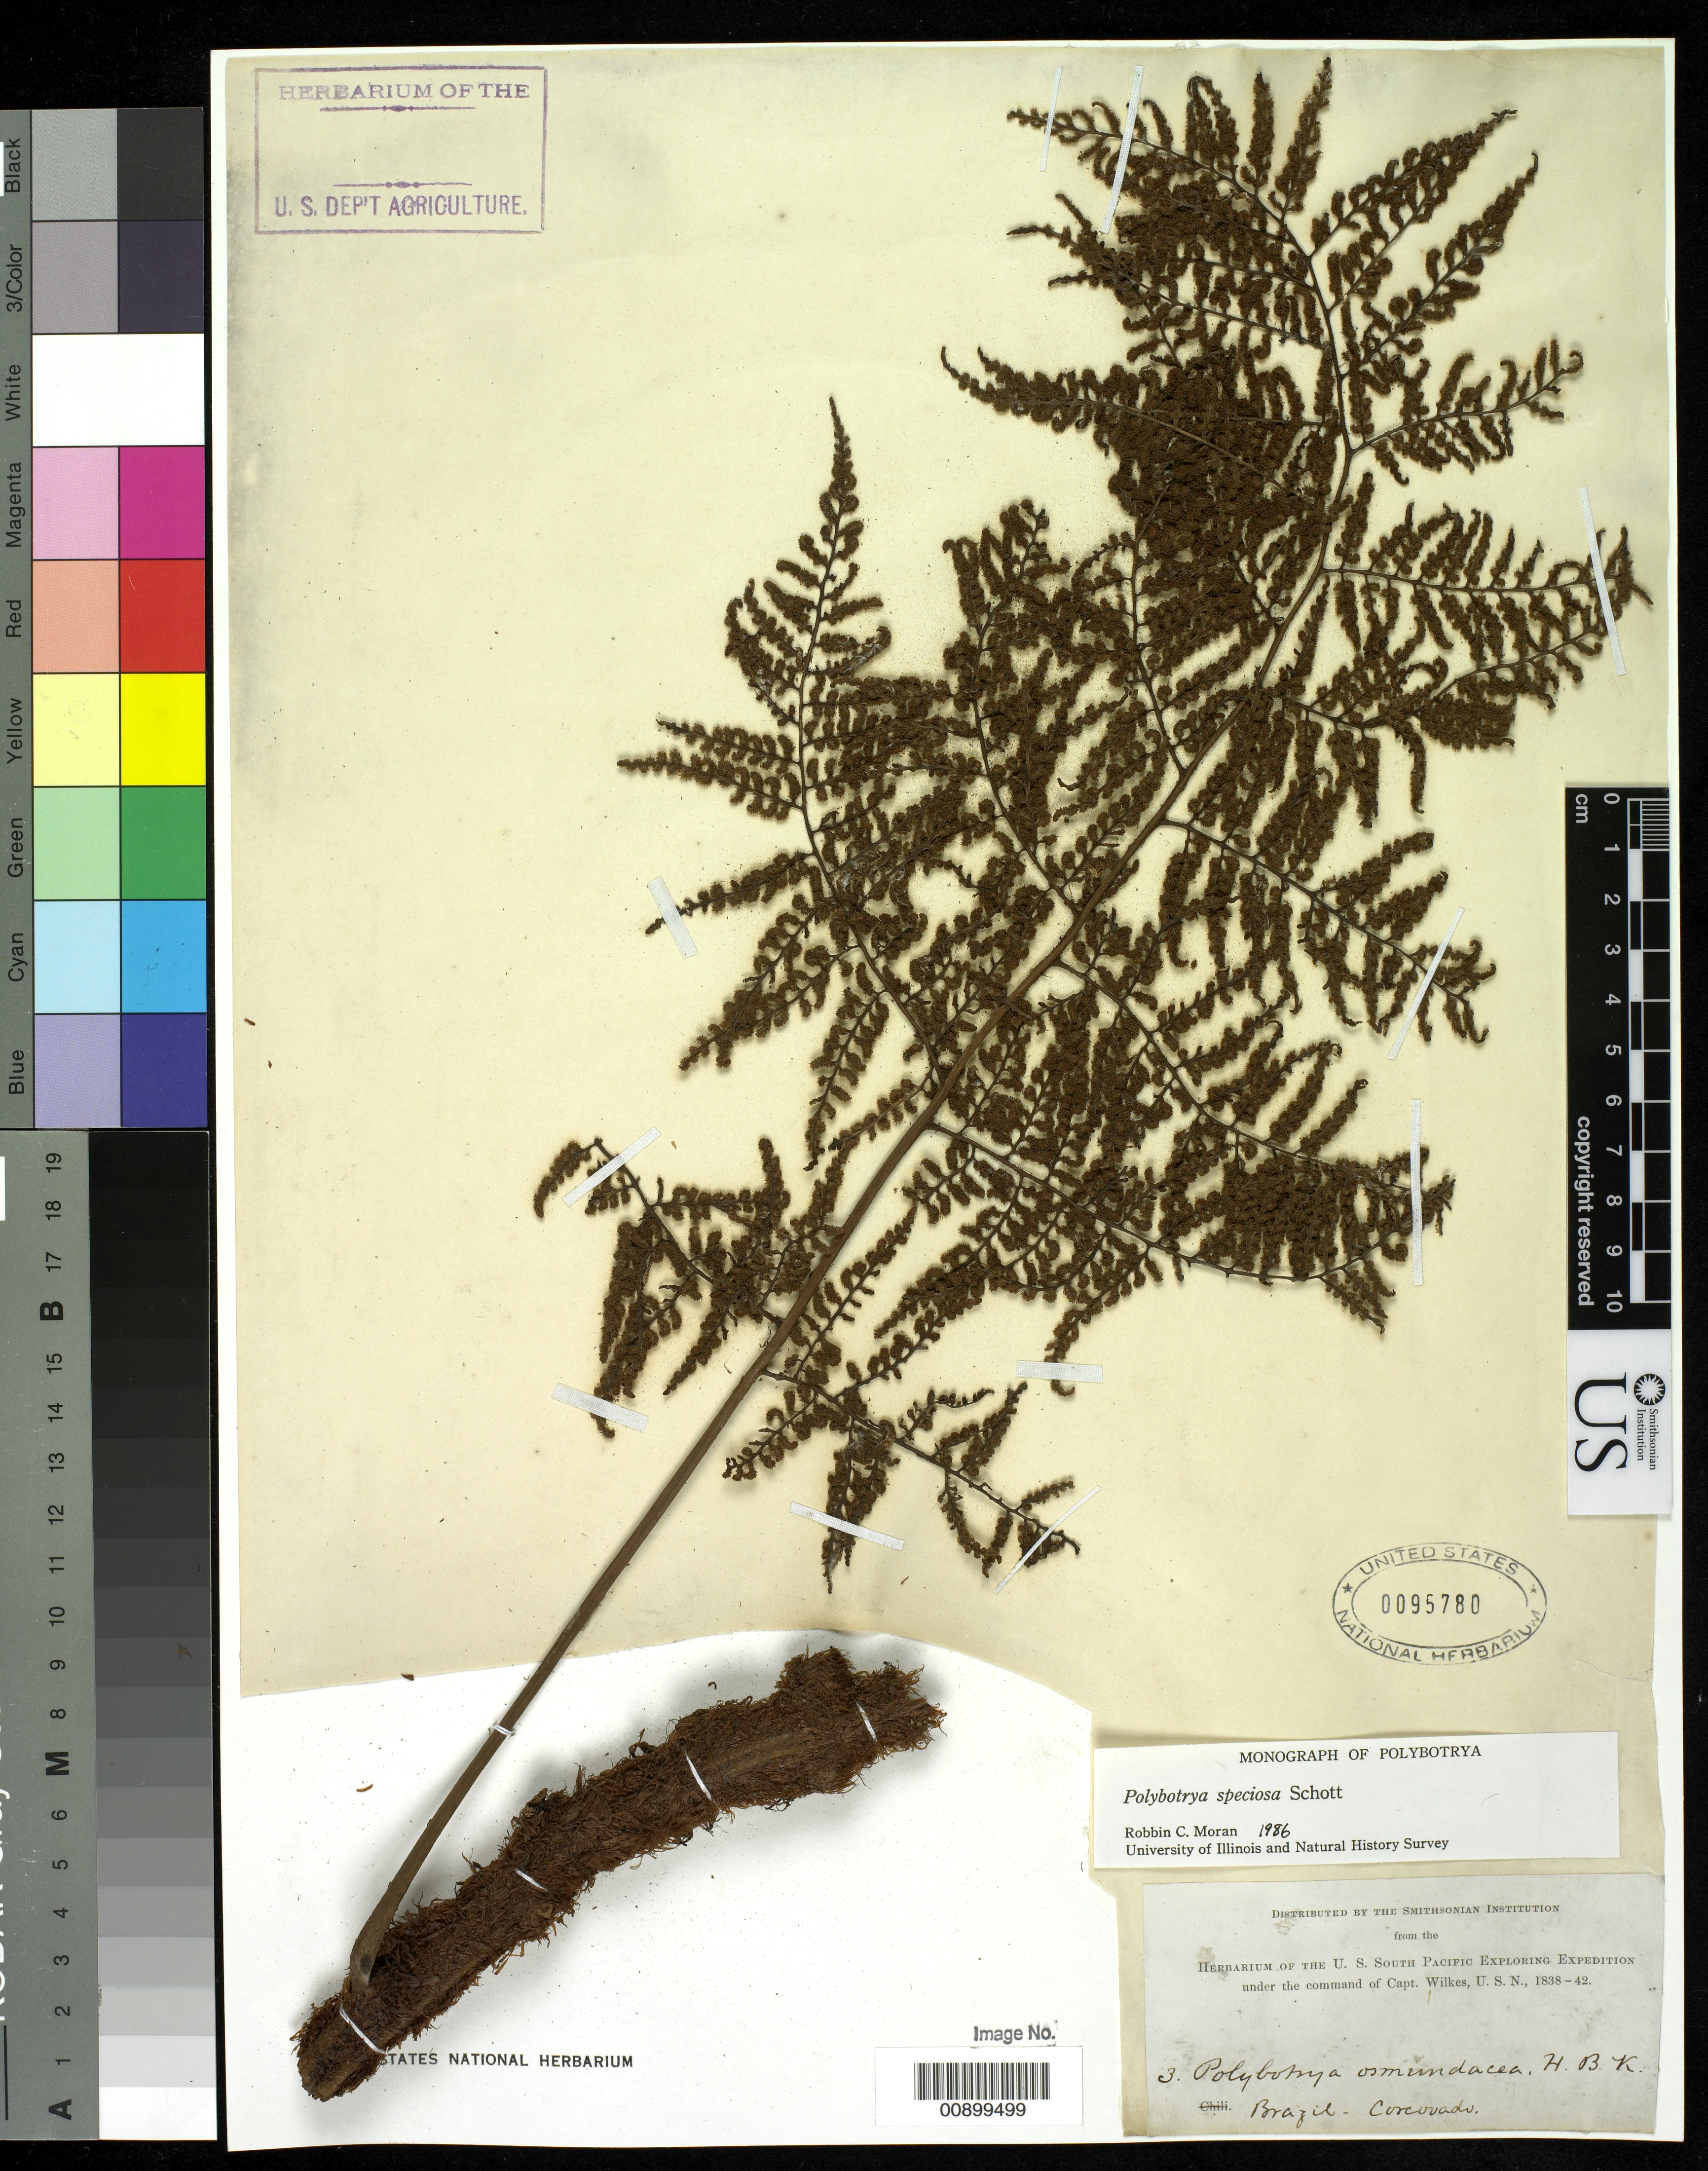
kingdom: Plantae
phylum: Tracheophyta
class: Polypodiopsida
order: Polypodiales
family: Dryopteridaceae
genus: Polybotrya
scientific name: Polybotrya speciosa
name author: Schott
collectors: Wilkes Explor. Exped.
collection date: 1838/1842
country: Brazil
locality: Brazil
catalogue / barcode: US 95780